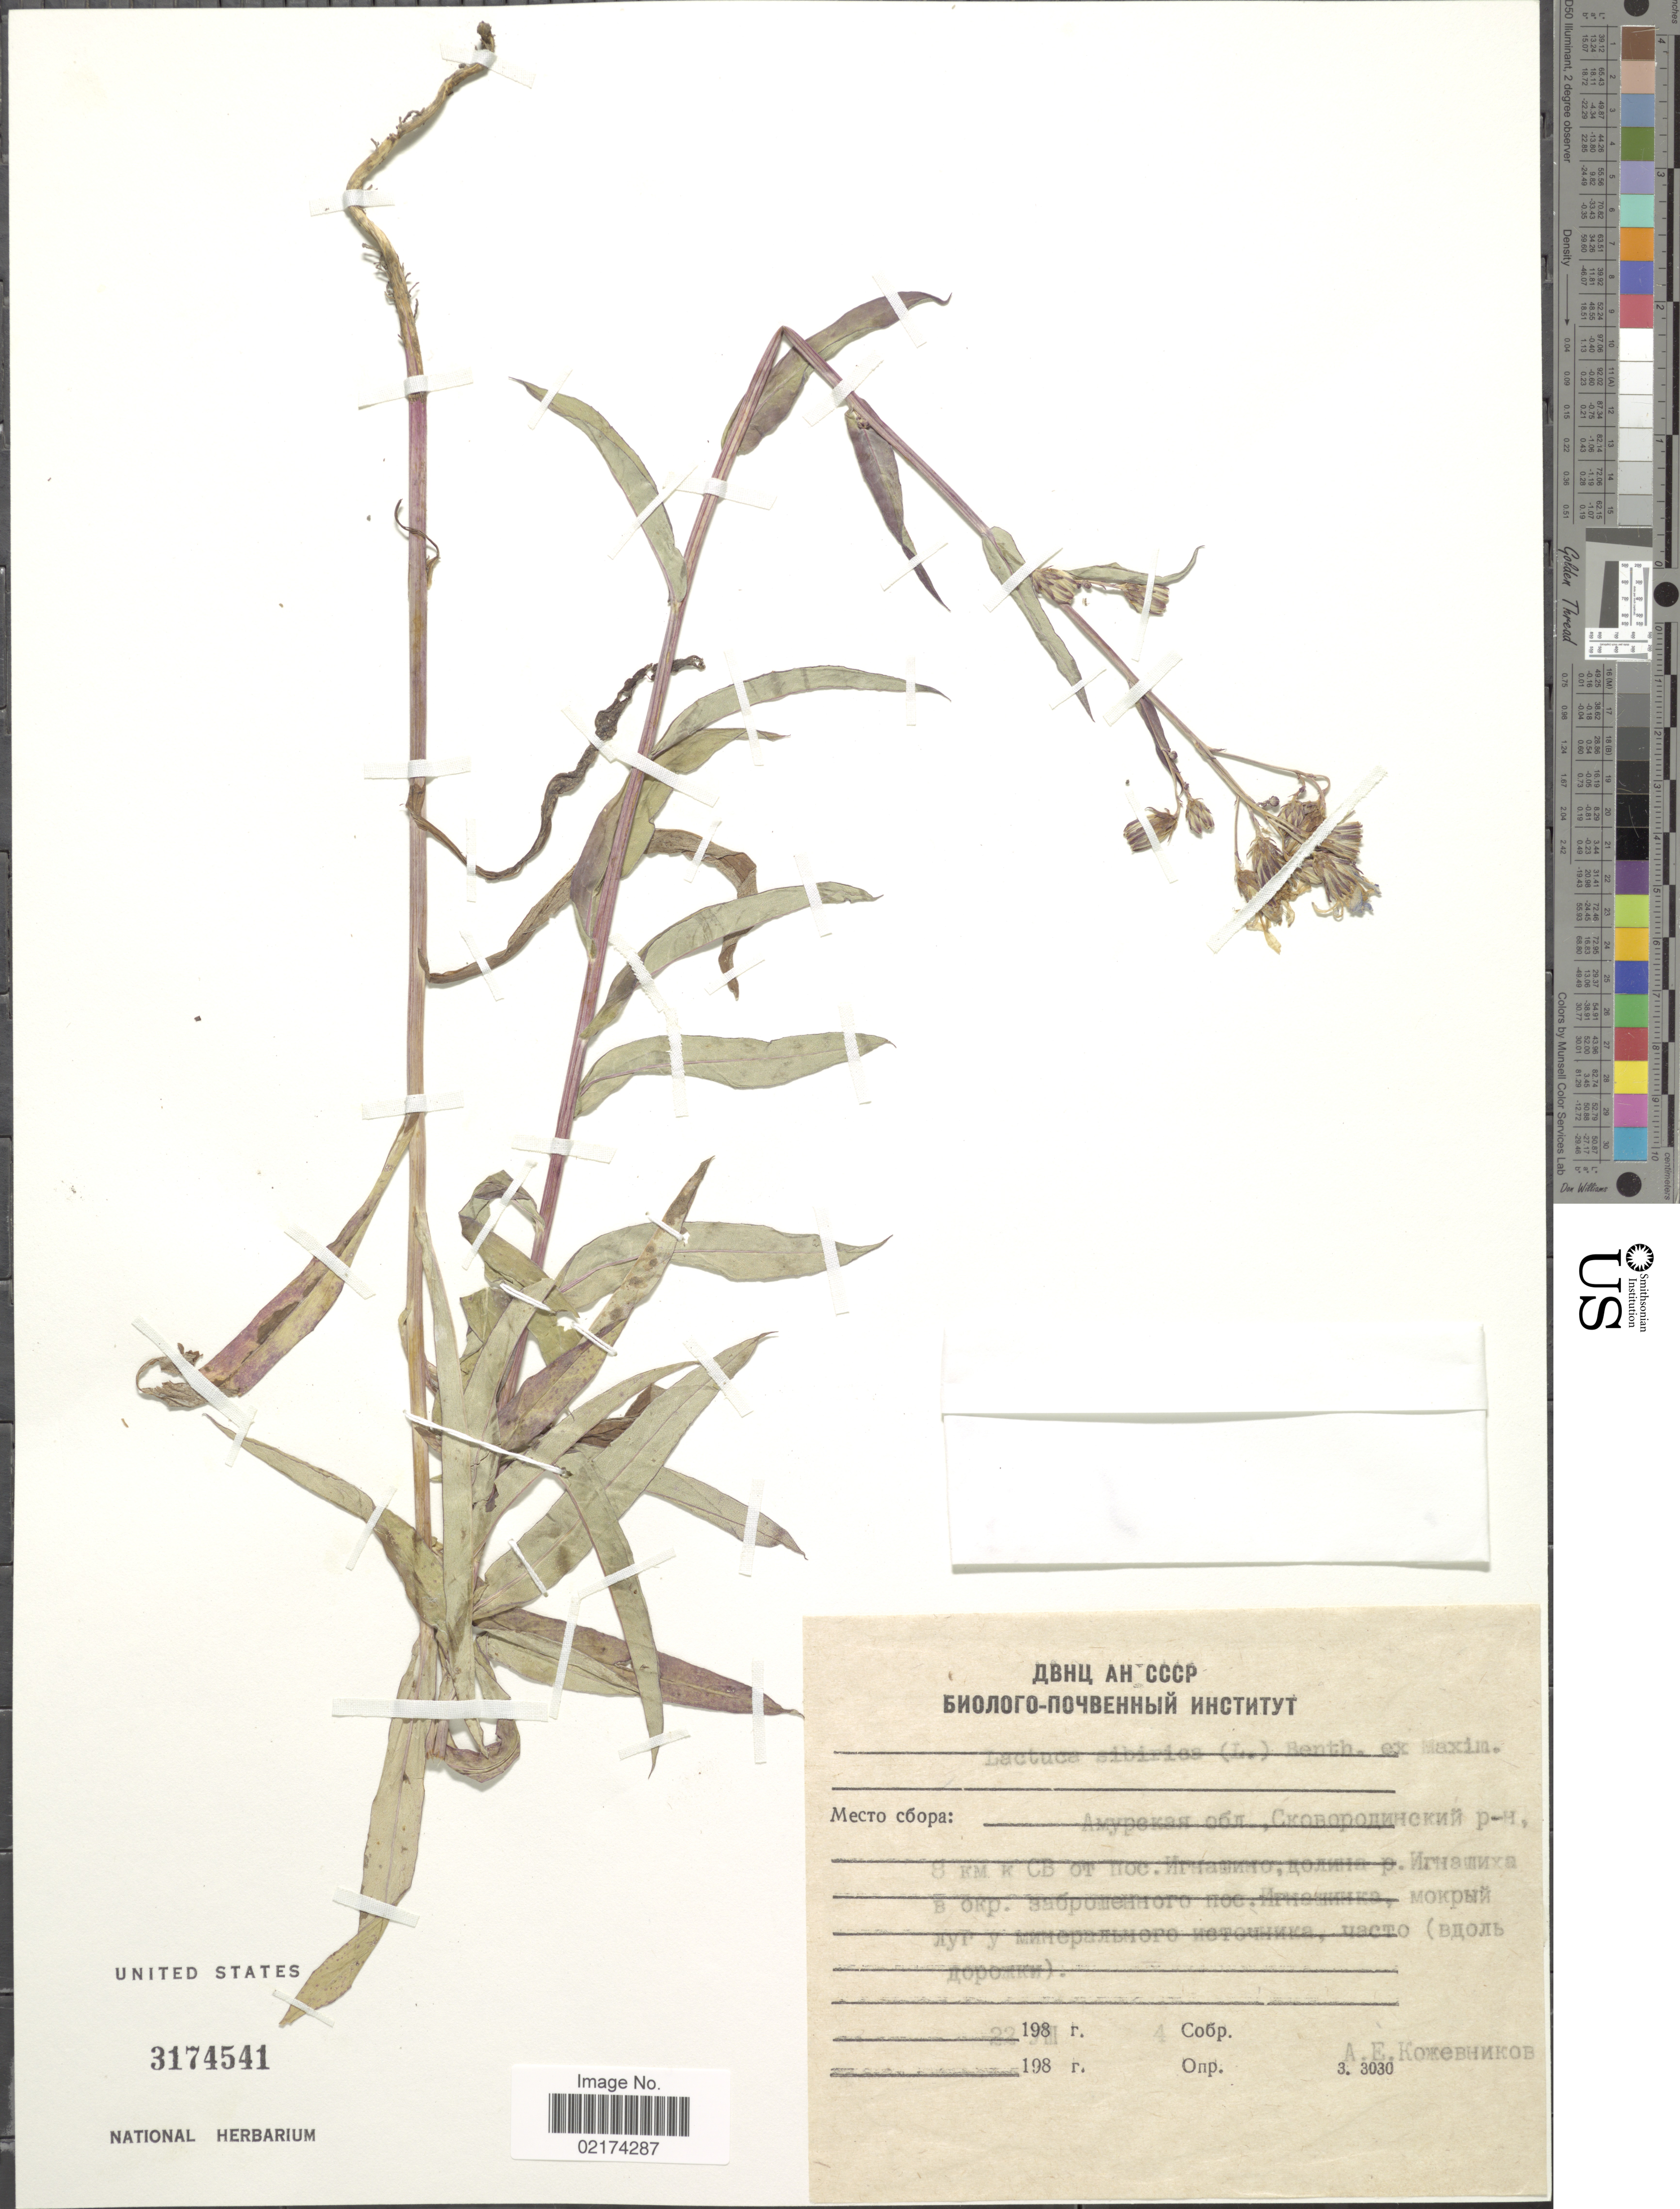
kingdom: Plantae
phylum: Tracheophyta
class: Magnoliopsida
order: Asterales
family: Asteraceae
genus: Lactuca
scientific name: Lactuca sibirica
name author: (L.) Maxim.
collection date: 1984-08-22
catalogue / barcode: US 3174541